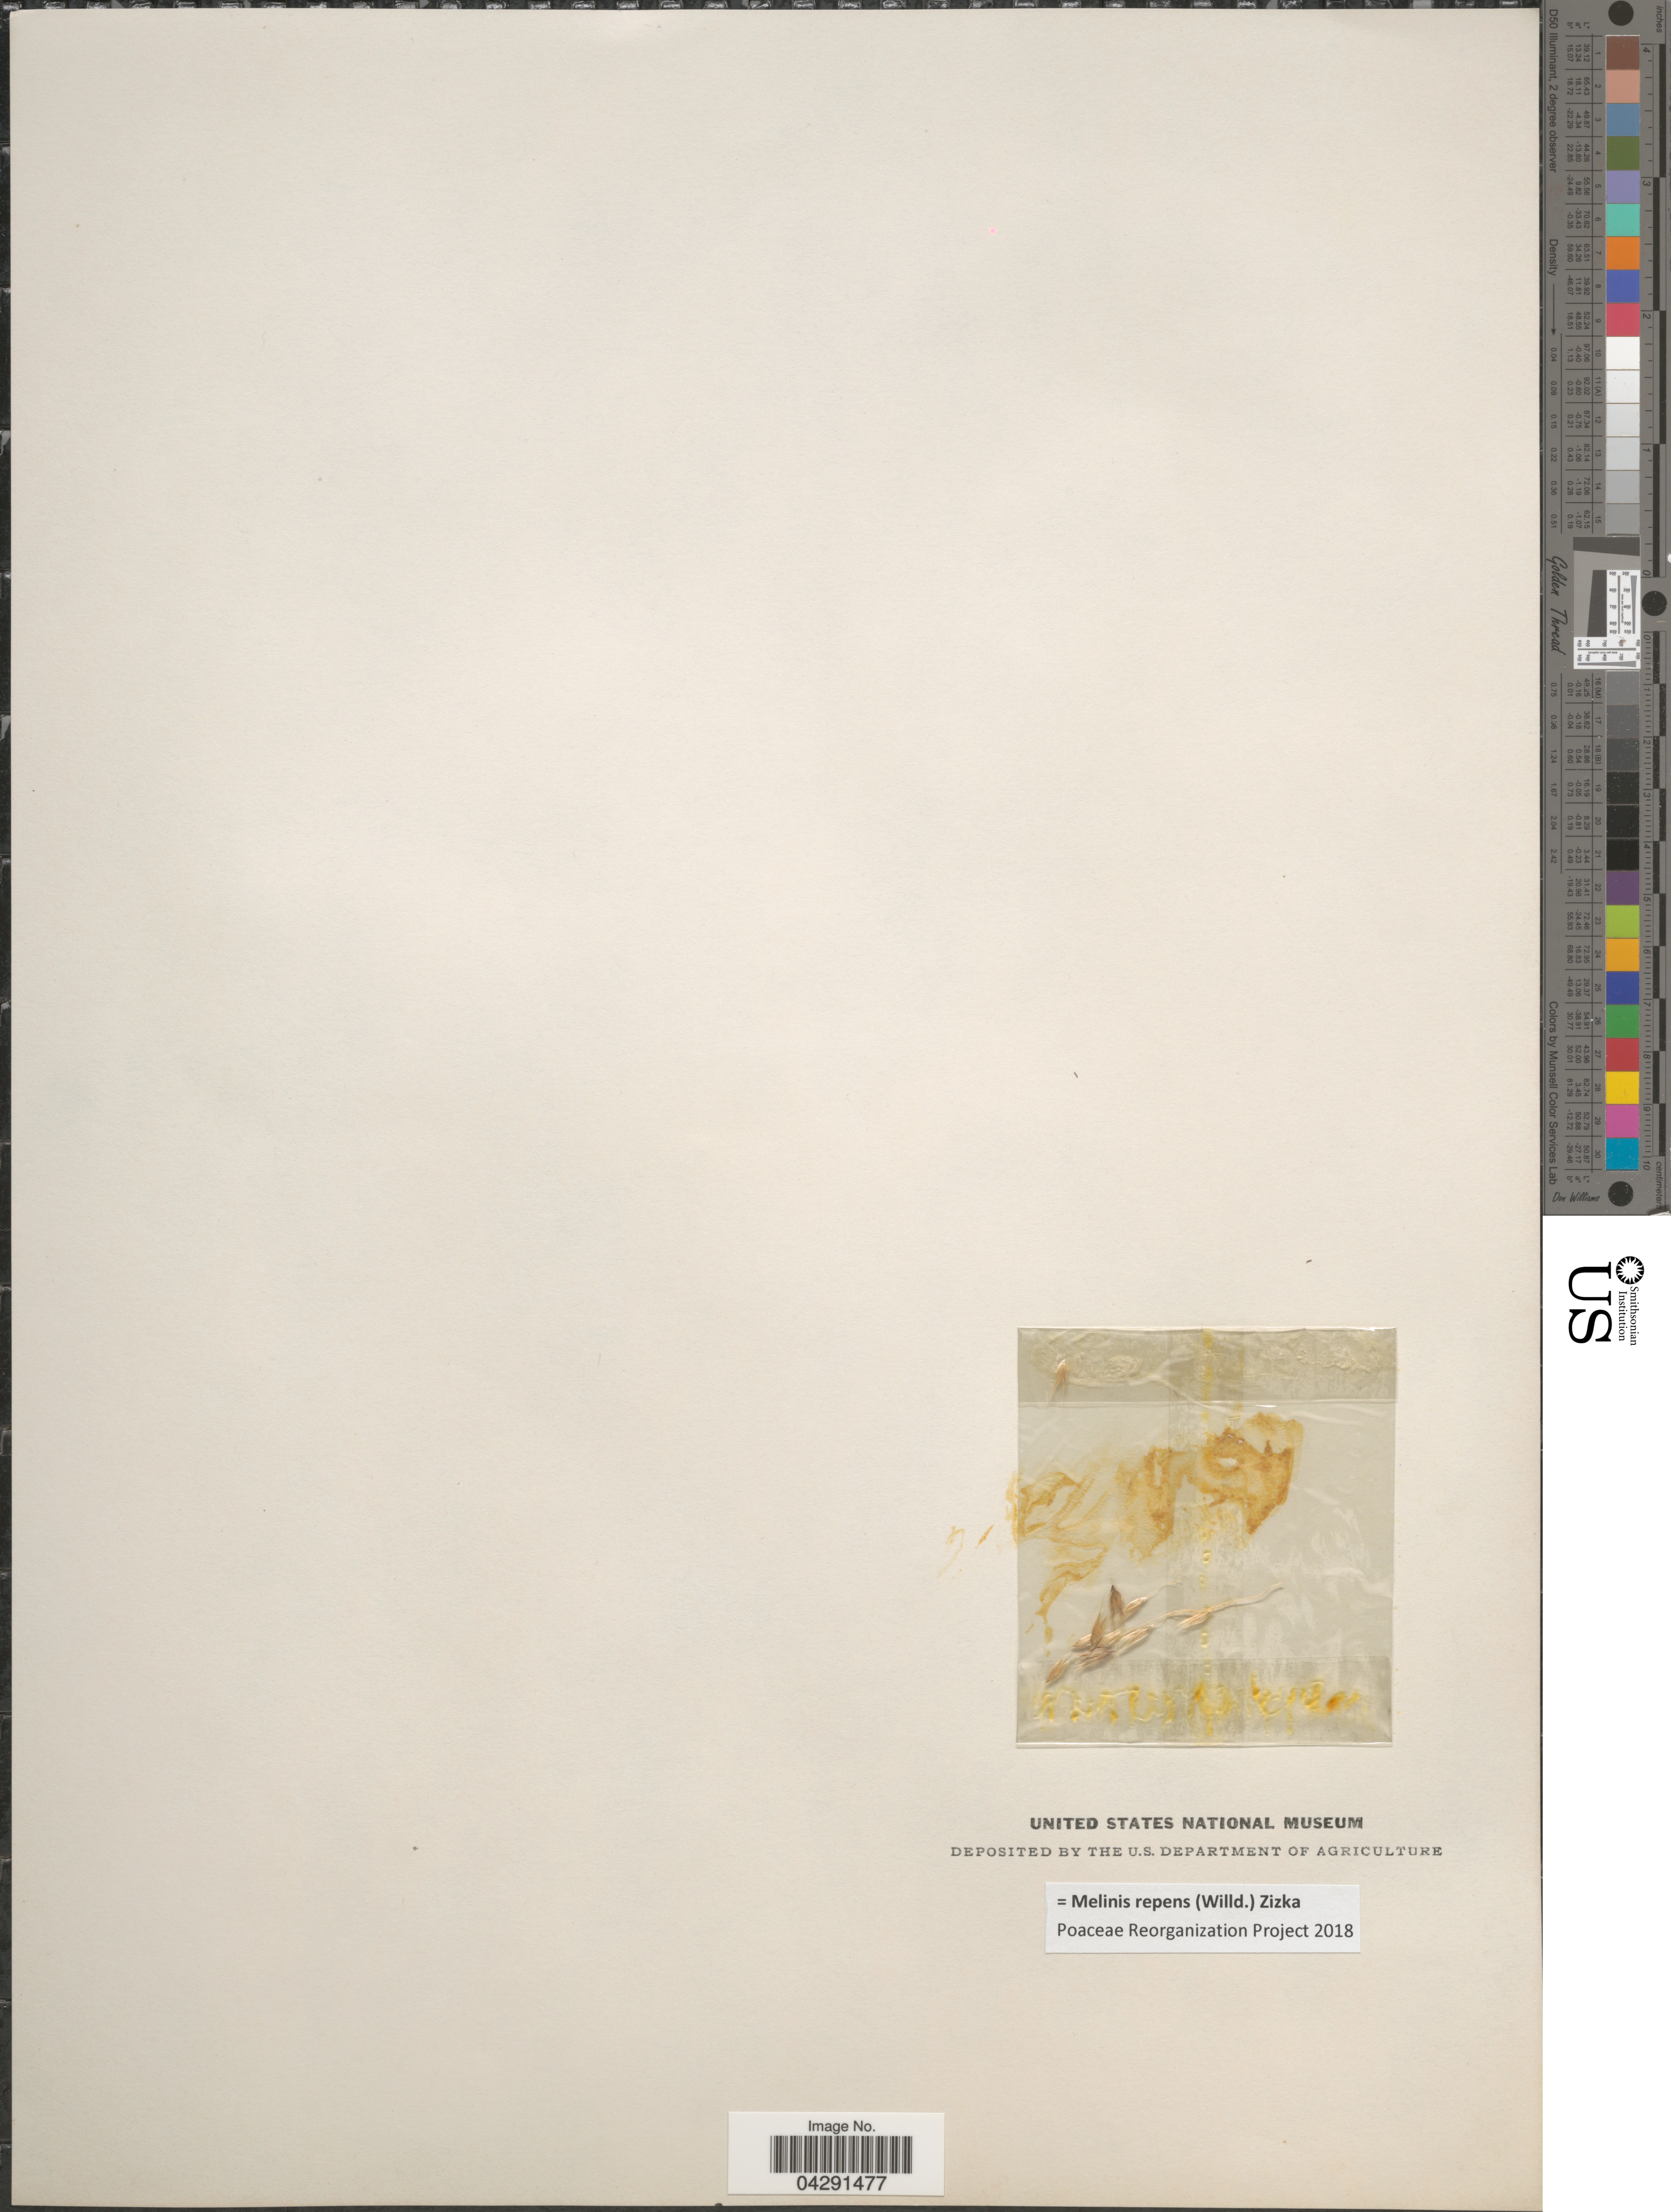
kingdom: Plantae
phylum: Tracheophyta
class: Liliopsida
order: Poales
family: Poaceae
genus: Melinis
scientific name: Melinis repens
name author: (Willd.) Zizka